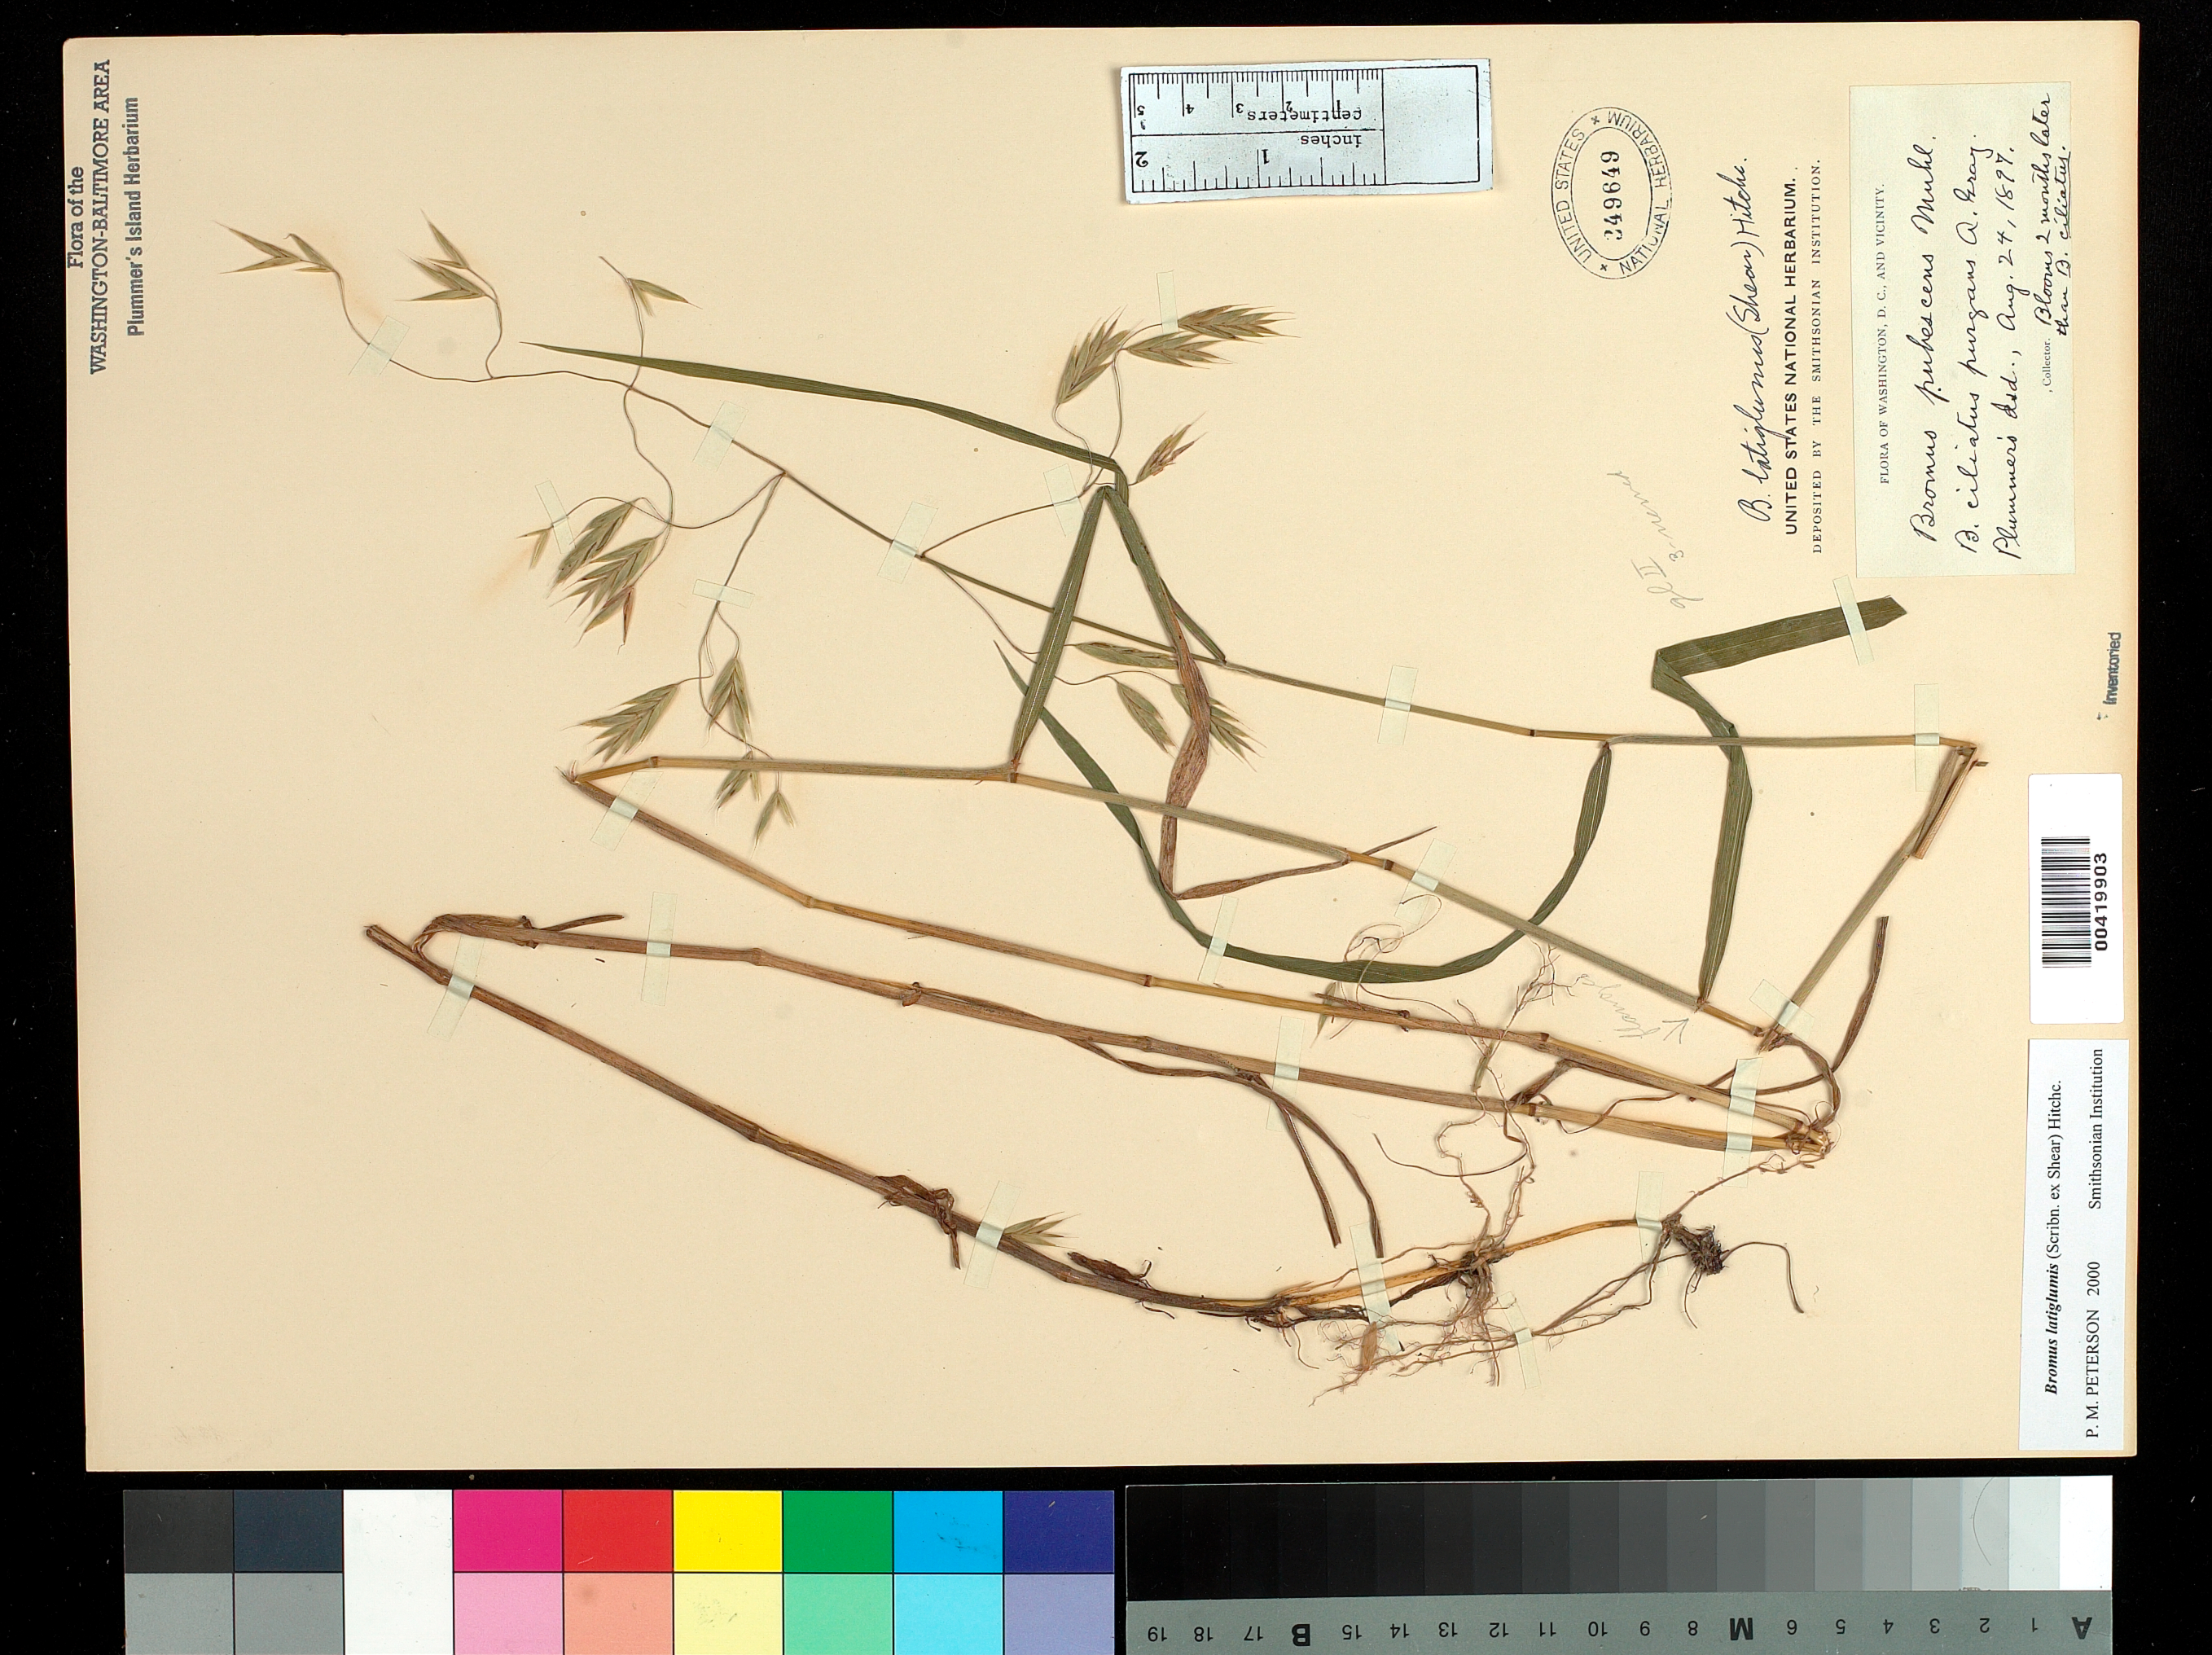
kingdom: Plantae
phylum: Tracheophyta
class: Liliopsida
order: Poales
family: Poaceae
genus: Bromus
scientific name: Bromus latiglumis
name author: (Scribn. ex Shear) Hitchc.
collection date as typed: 24 Aug 1897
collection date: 1897-08-24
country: United States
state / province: Maryland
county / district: Montgomery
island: Plummers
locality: Plummer's Island C. & O. Canal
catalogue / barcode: US 349649